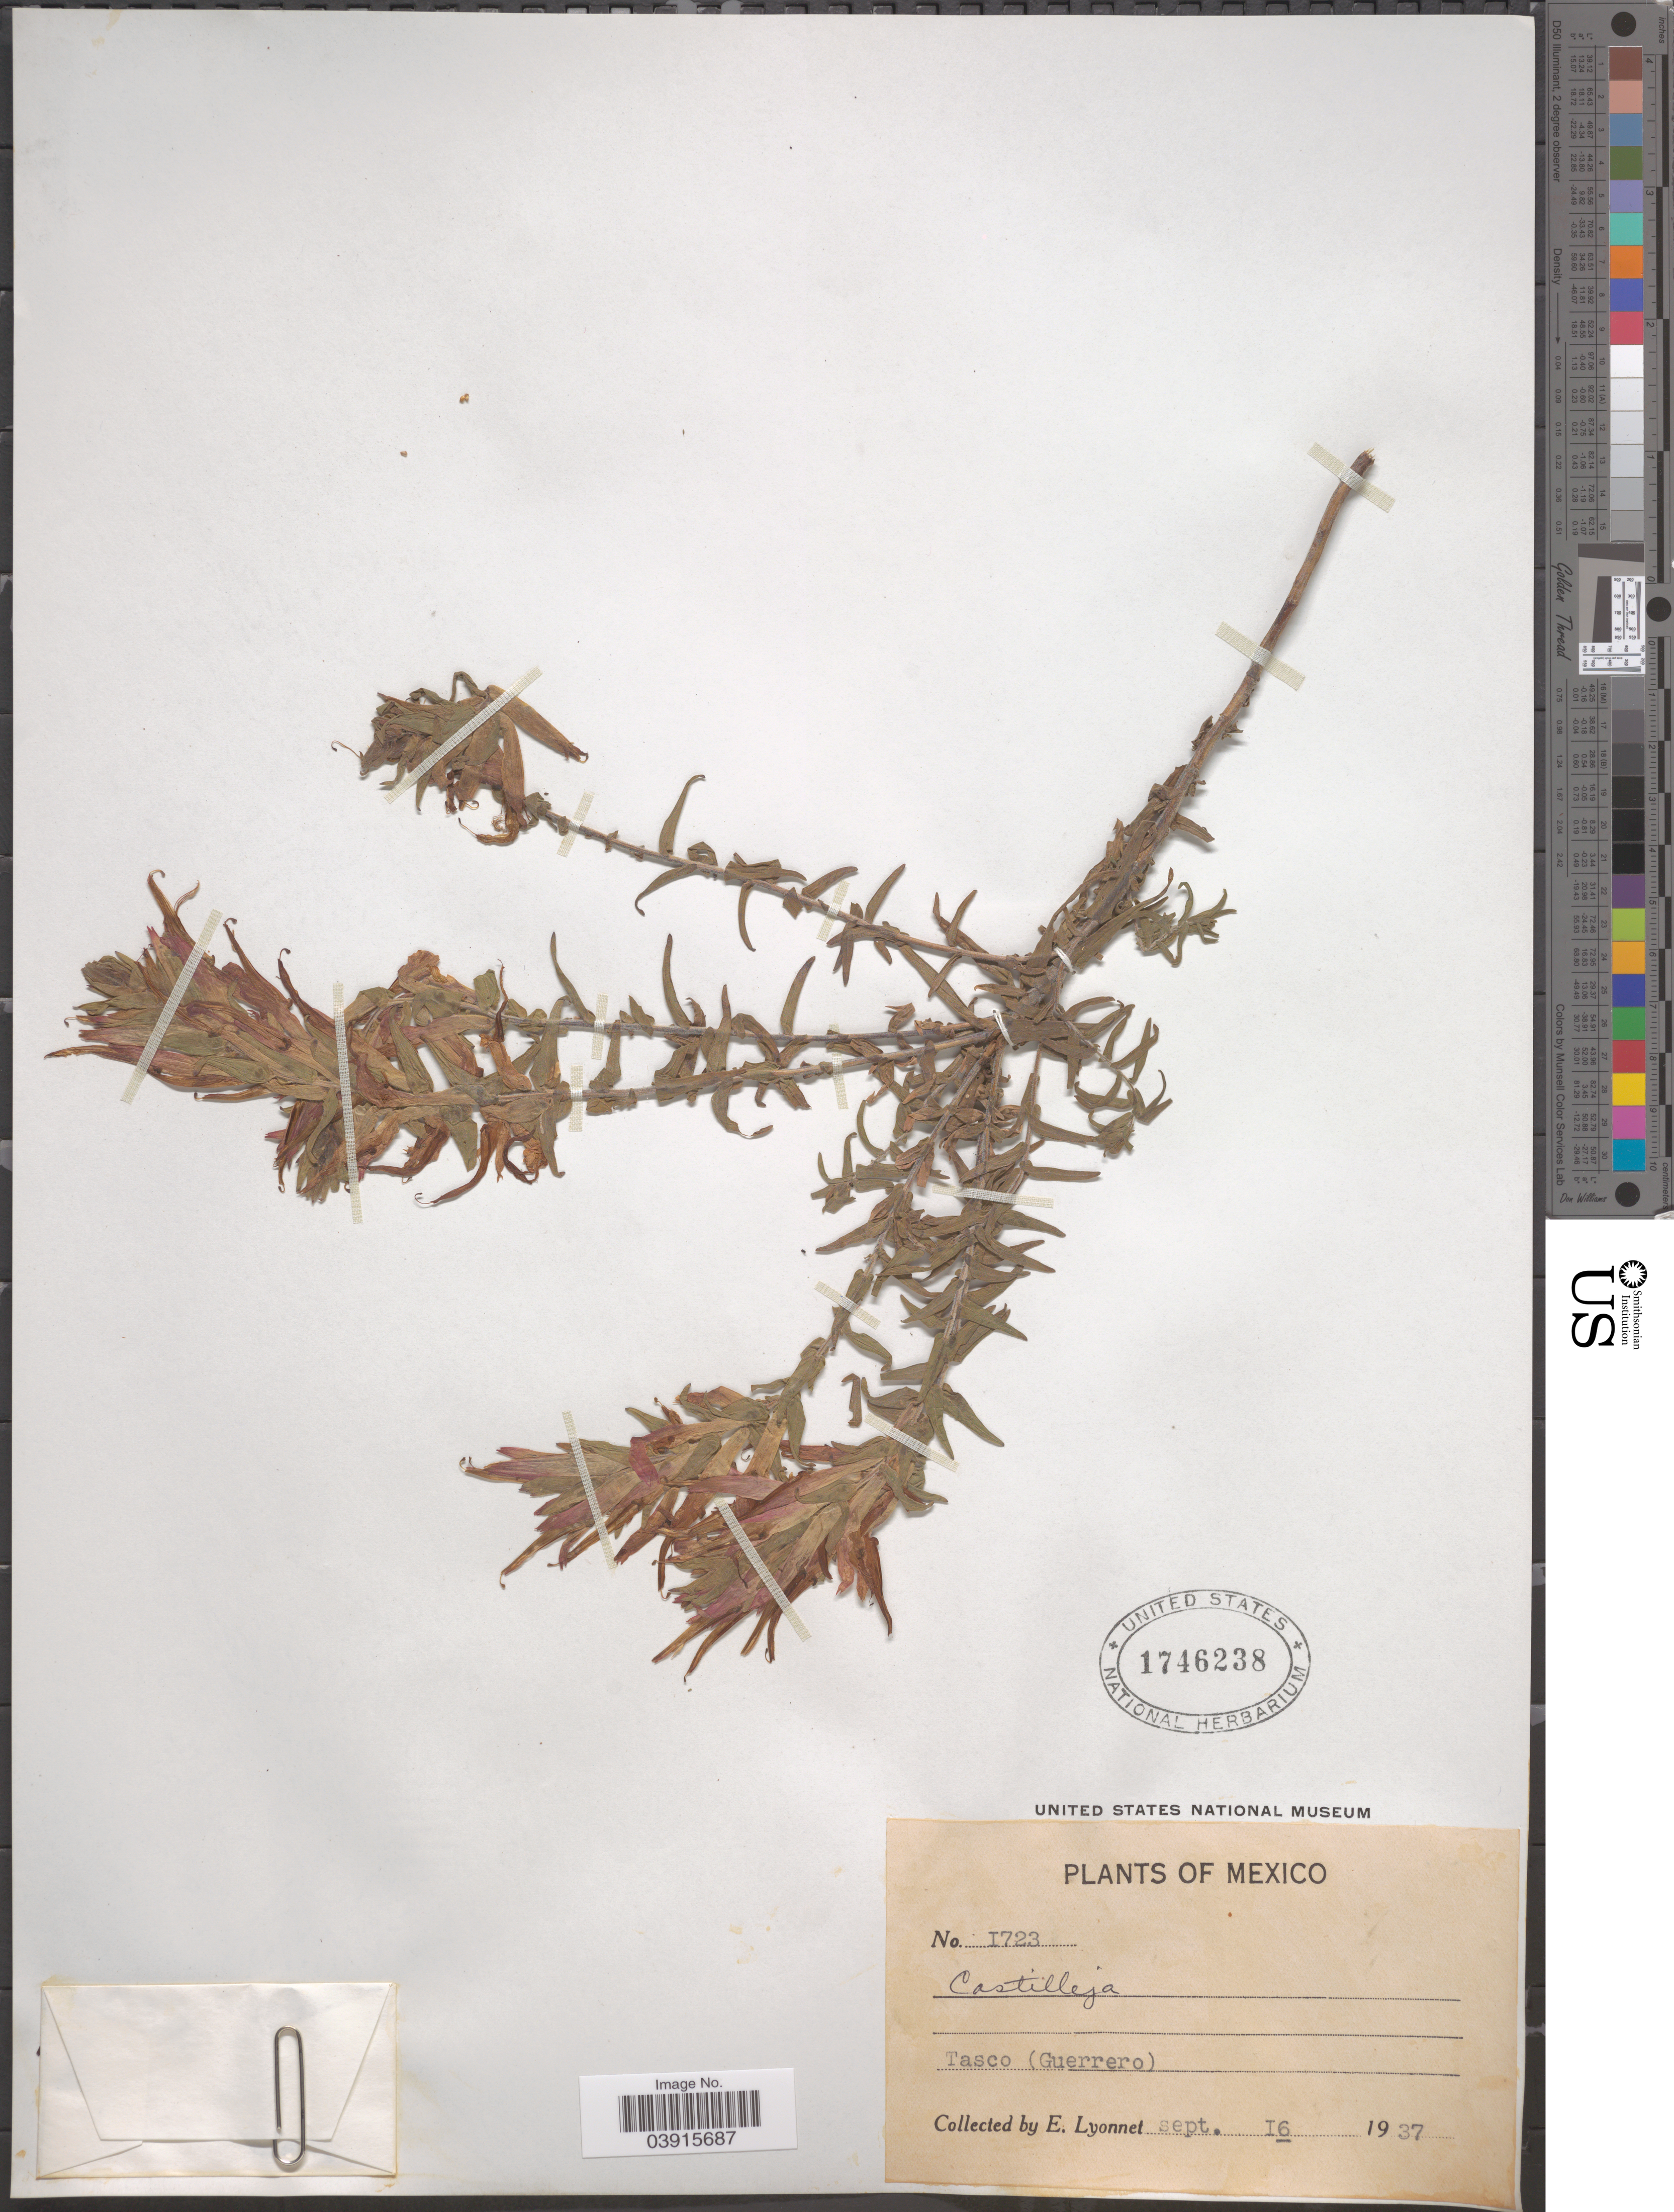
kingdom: Plantae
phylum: Tracheophyta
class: Magnoliopsida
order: Lamiales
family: Orobanchaceae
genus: Castilleja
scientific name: Castilleja tenuiflora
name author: Benth.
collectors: E. Lyonnet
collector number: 1723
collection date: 1937-09-16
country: Mexico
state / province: Guerrero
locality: Tasco.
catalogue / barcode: US 1746238